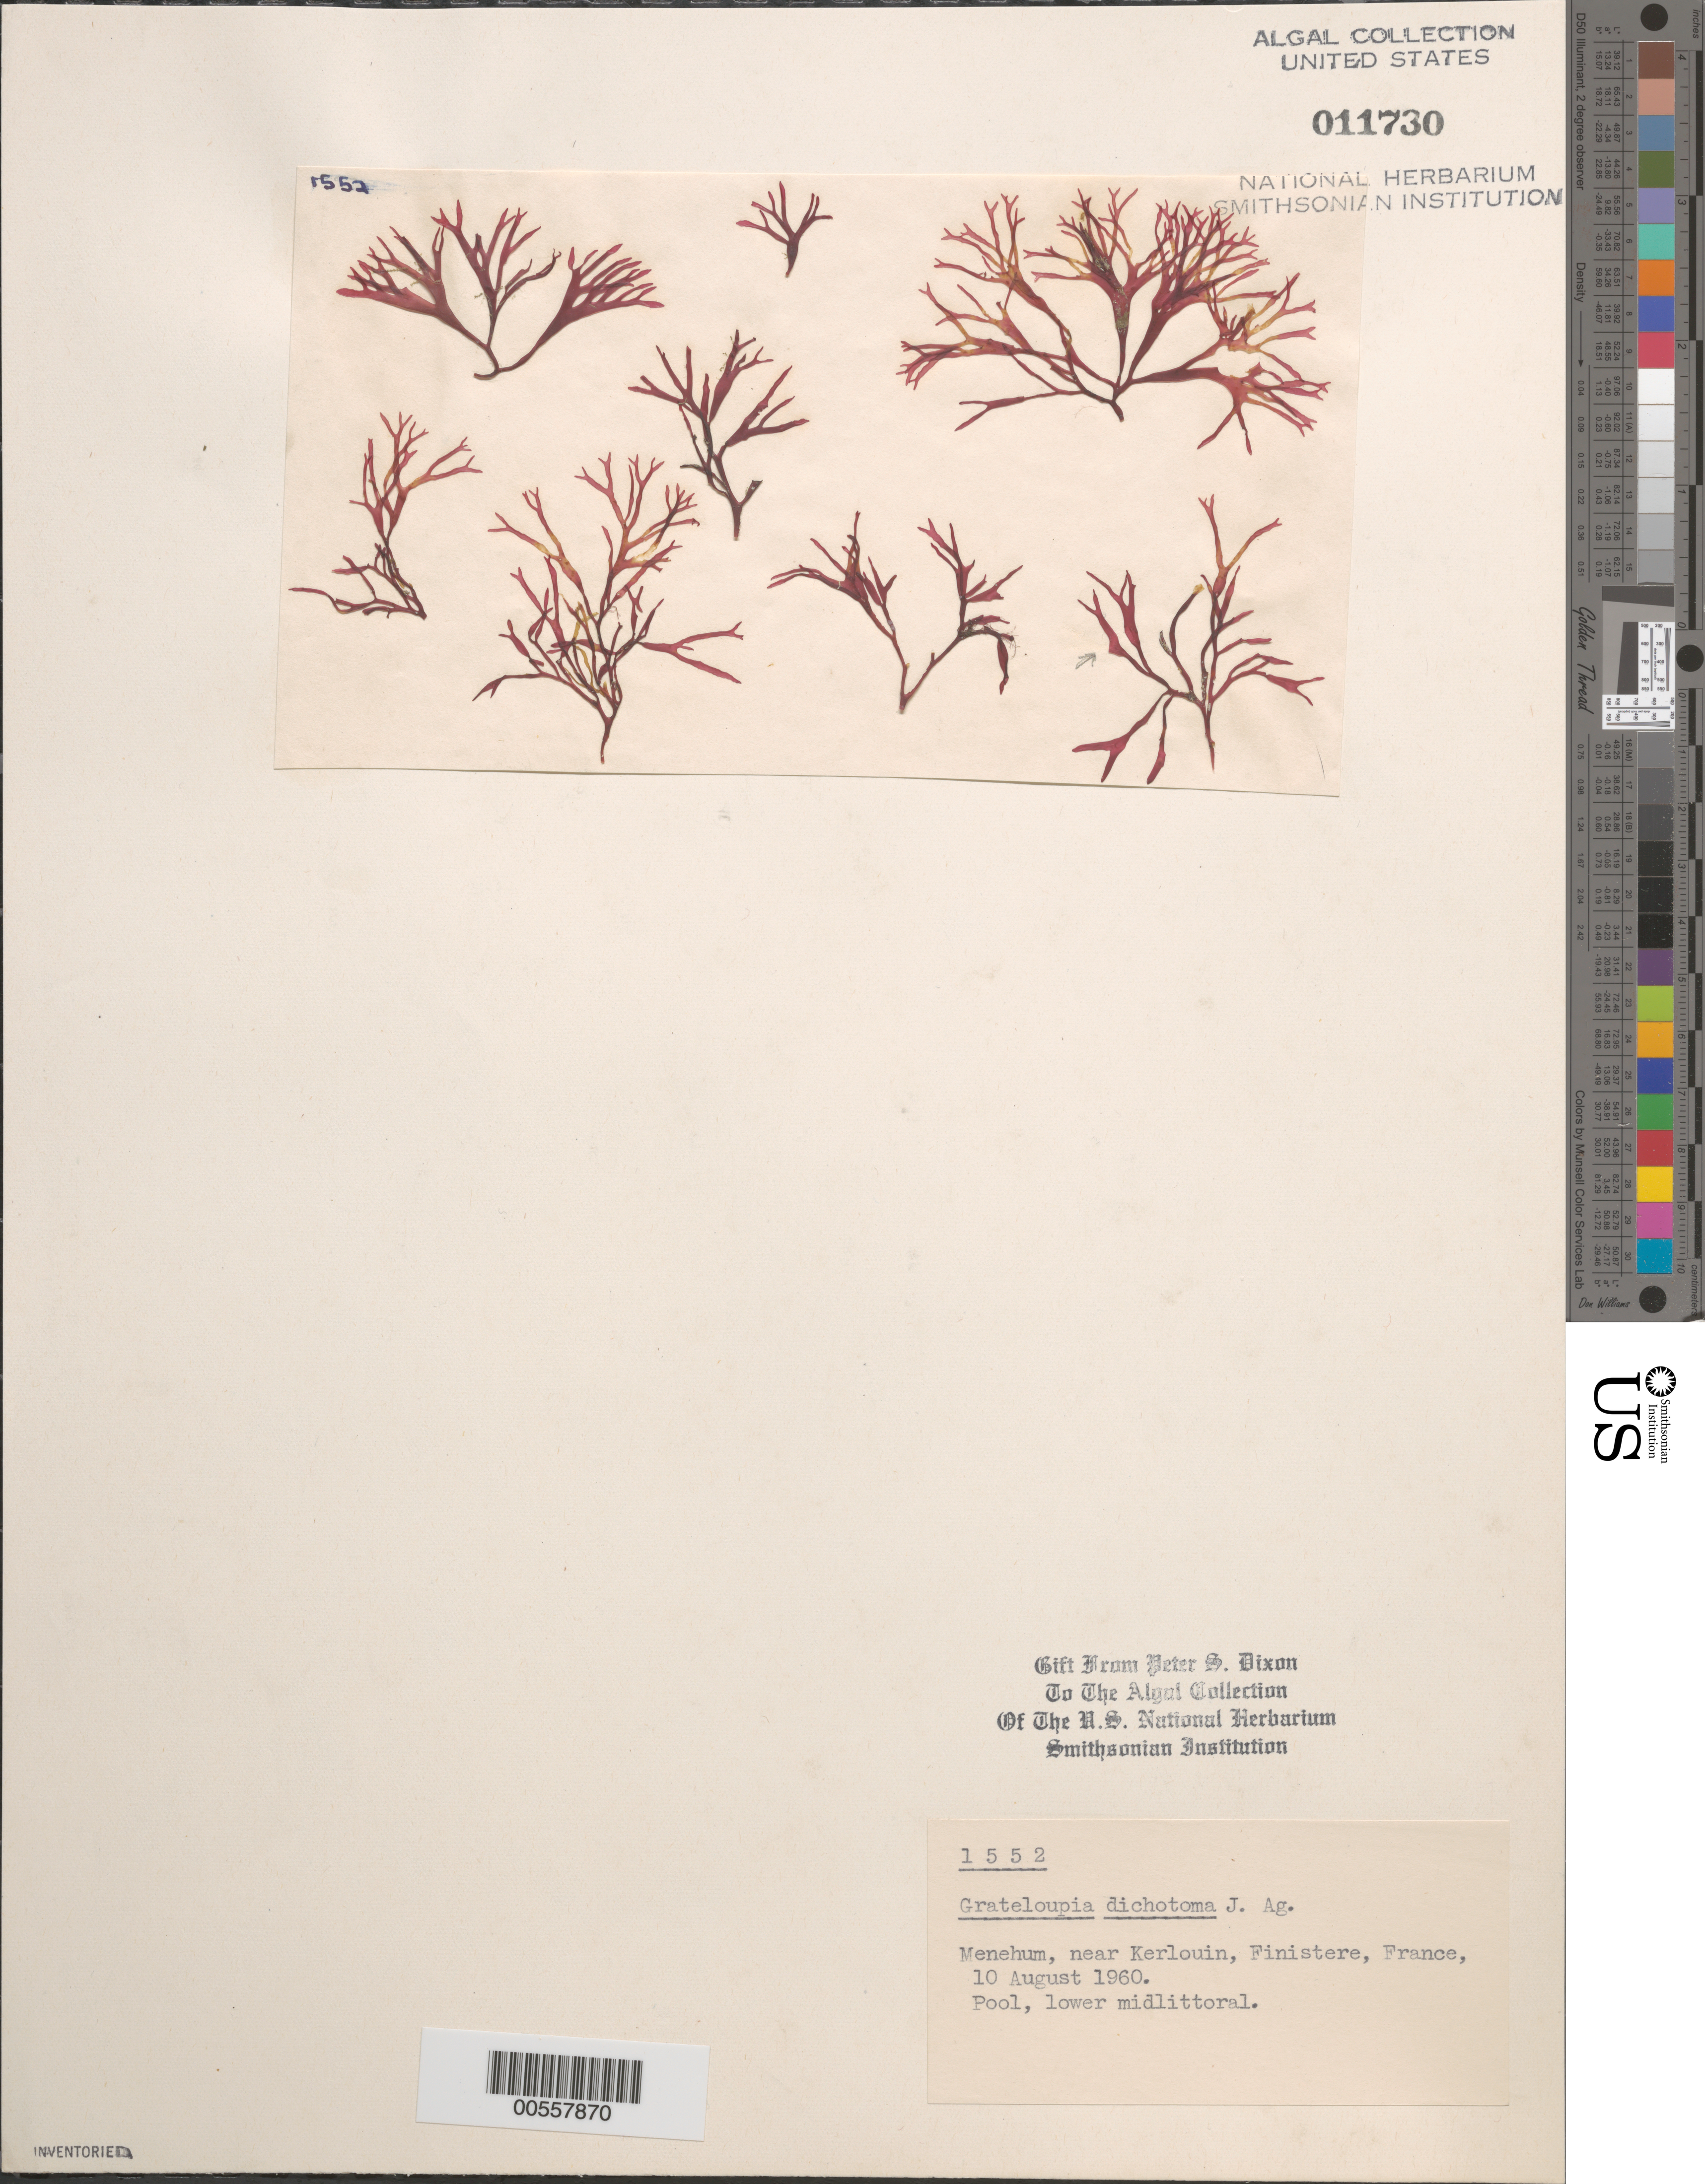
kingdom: Plantae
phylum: Rhodophyta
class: Florideophyceae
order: Halymeniales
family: Halymeniaceae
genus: Dermocorynus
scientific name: Dermocorynus dichotomus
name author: (J. Agardh) Gargiulo et al.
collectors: P. S. Dixon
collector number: PSD 1552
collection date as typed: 10 Aug 1960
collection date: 1960-08-10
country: France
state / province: Bretagne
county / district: Finistère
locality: Menehum, near Kerlouin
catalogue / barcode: US 11730